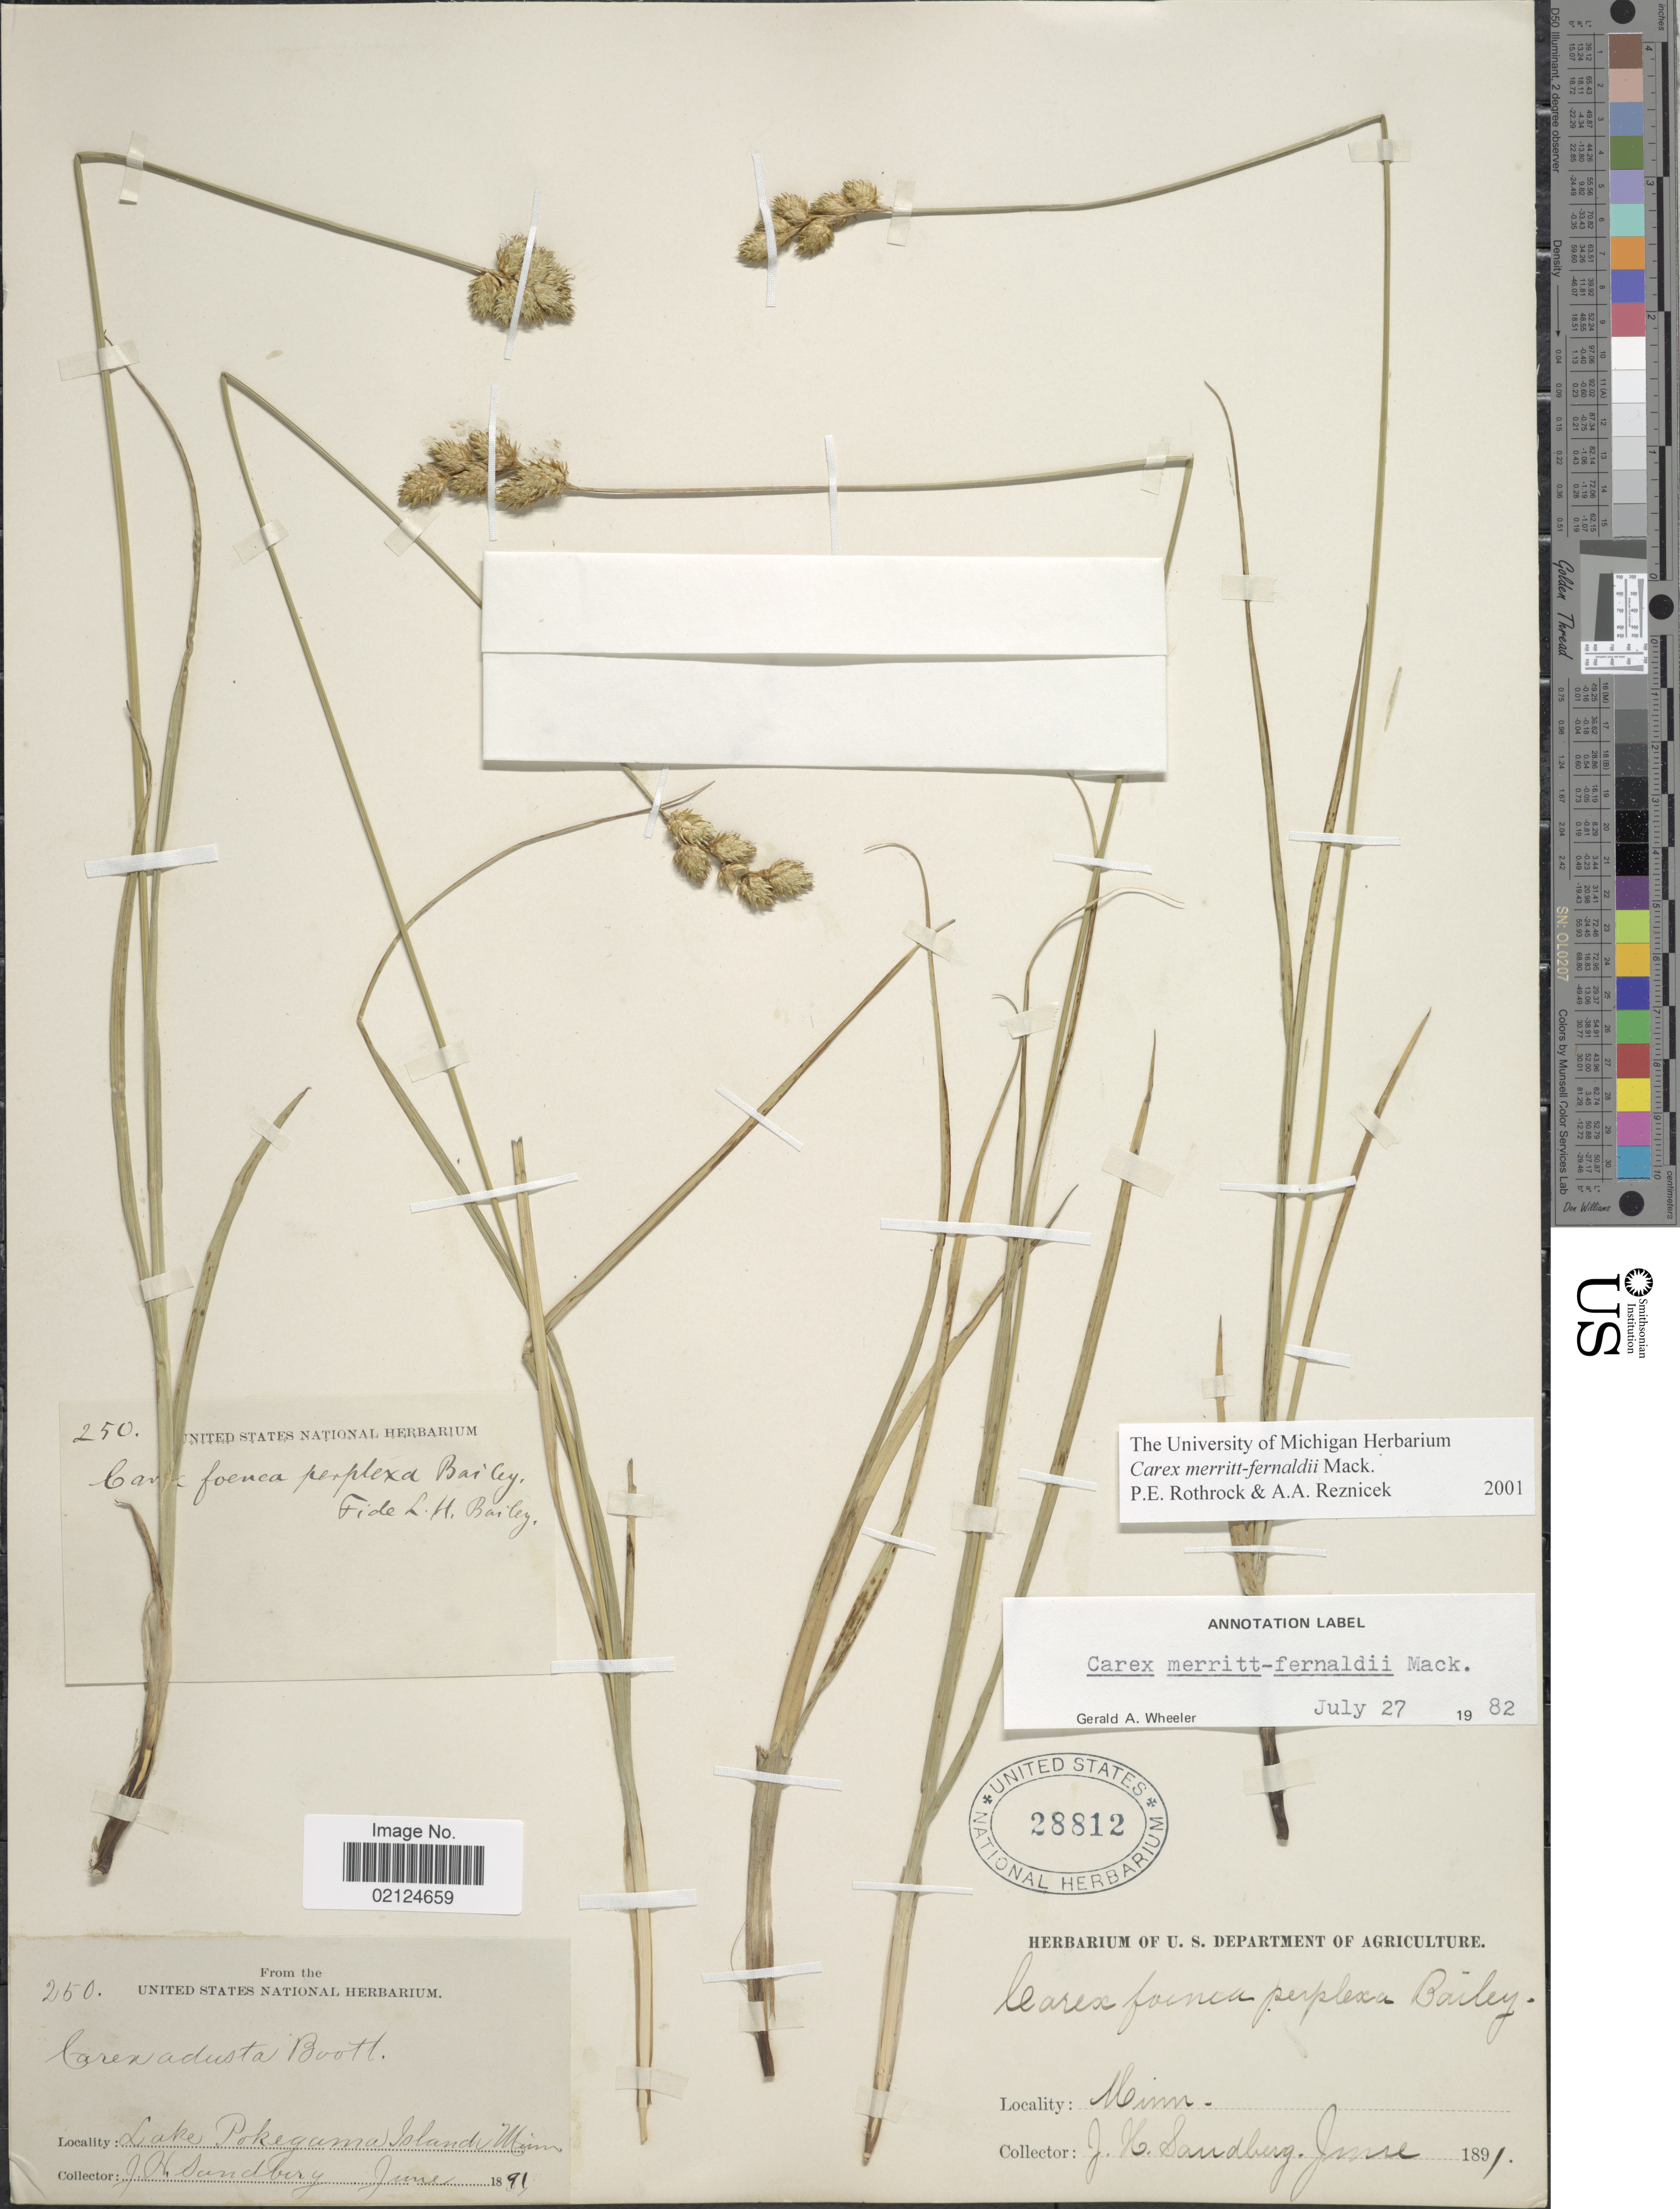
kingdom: Plantae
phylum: Tracheophyta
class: Liliopsida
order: Poales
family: Cyperaceae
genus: Carex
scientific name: Carex merritt-fernaldii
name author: Mack.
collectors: J. Sanberg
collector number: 250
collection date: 1891-06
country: United States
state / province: Minnesota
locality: Lake Pokegama Island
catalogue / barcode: US 28812